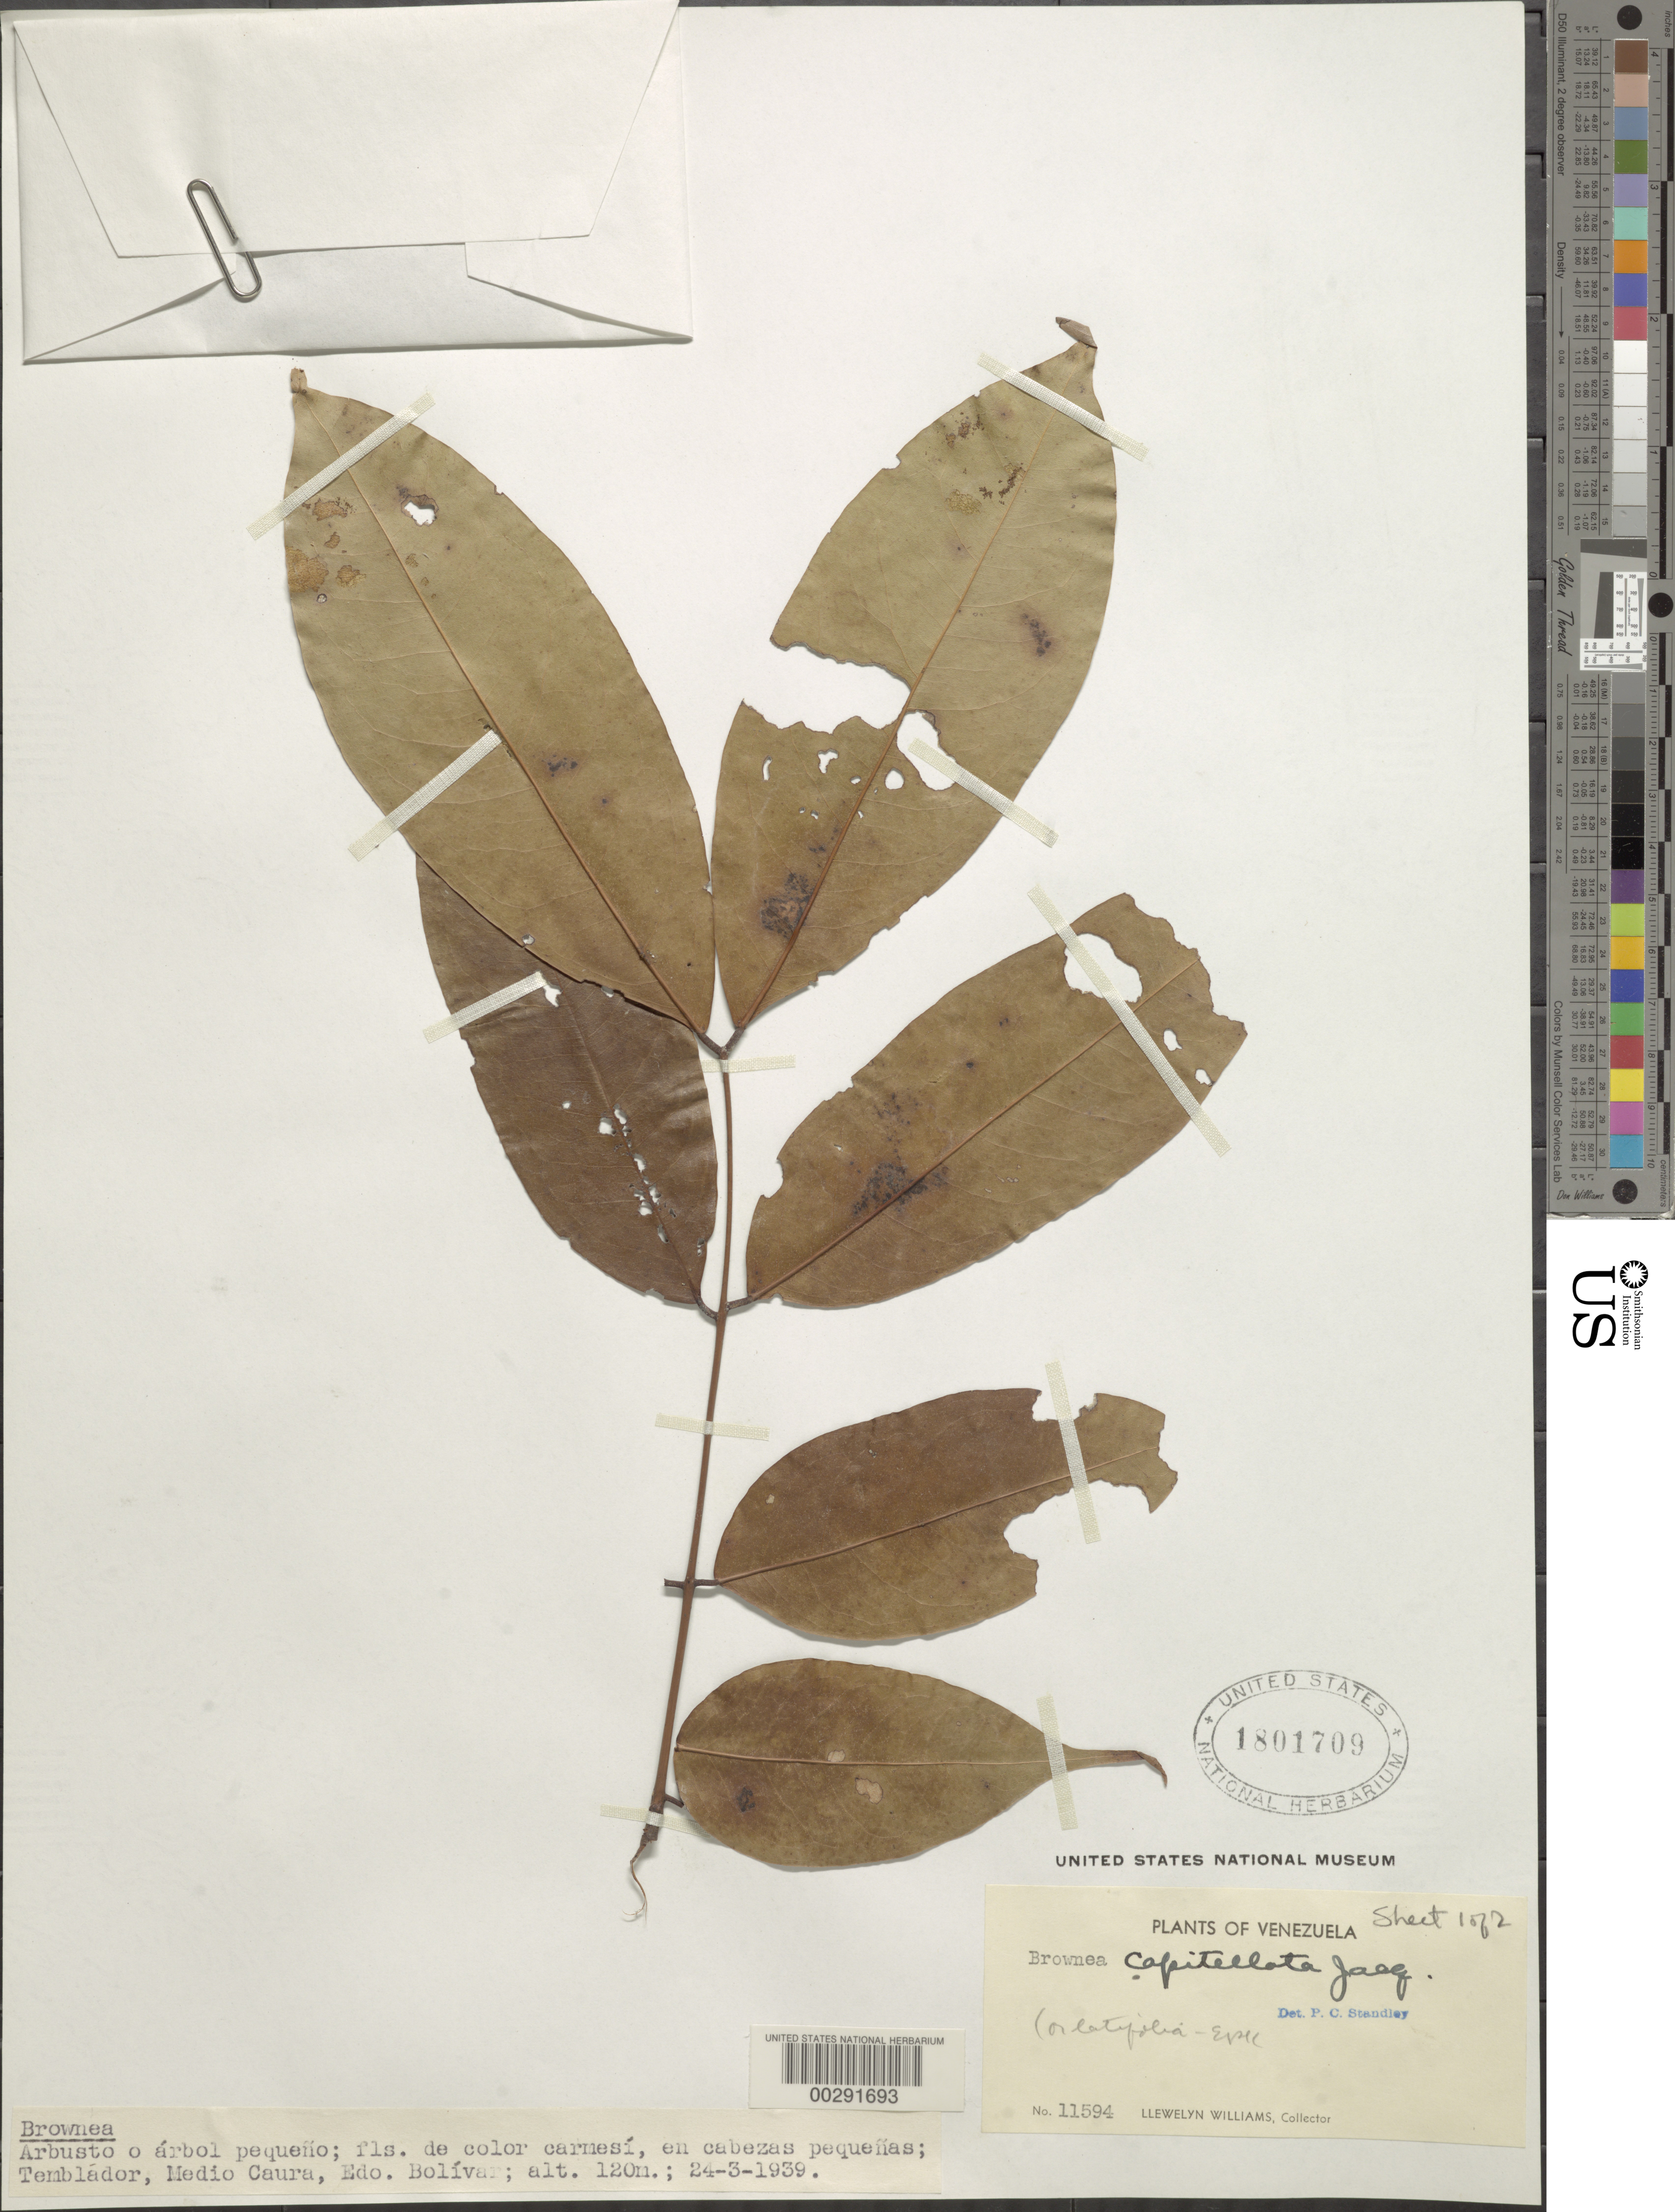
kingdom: Plantae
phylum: Tracheophyta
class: Magnoliopsida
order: Fabales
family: Fabaceae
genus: Brownea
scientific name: Brownea sp.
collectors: Ll. Williams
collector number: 11594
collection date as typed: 24 Mar 1939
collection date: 1939-03-24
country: Venezuela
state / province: Bolivar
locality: Temblador, medio caura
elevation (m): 120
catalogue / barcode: US 1801709